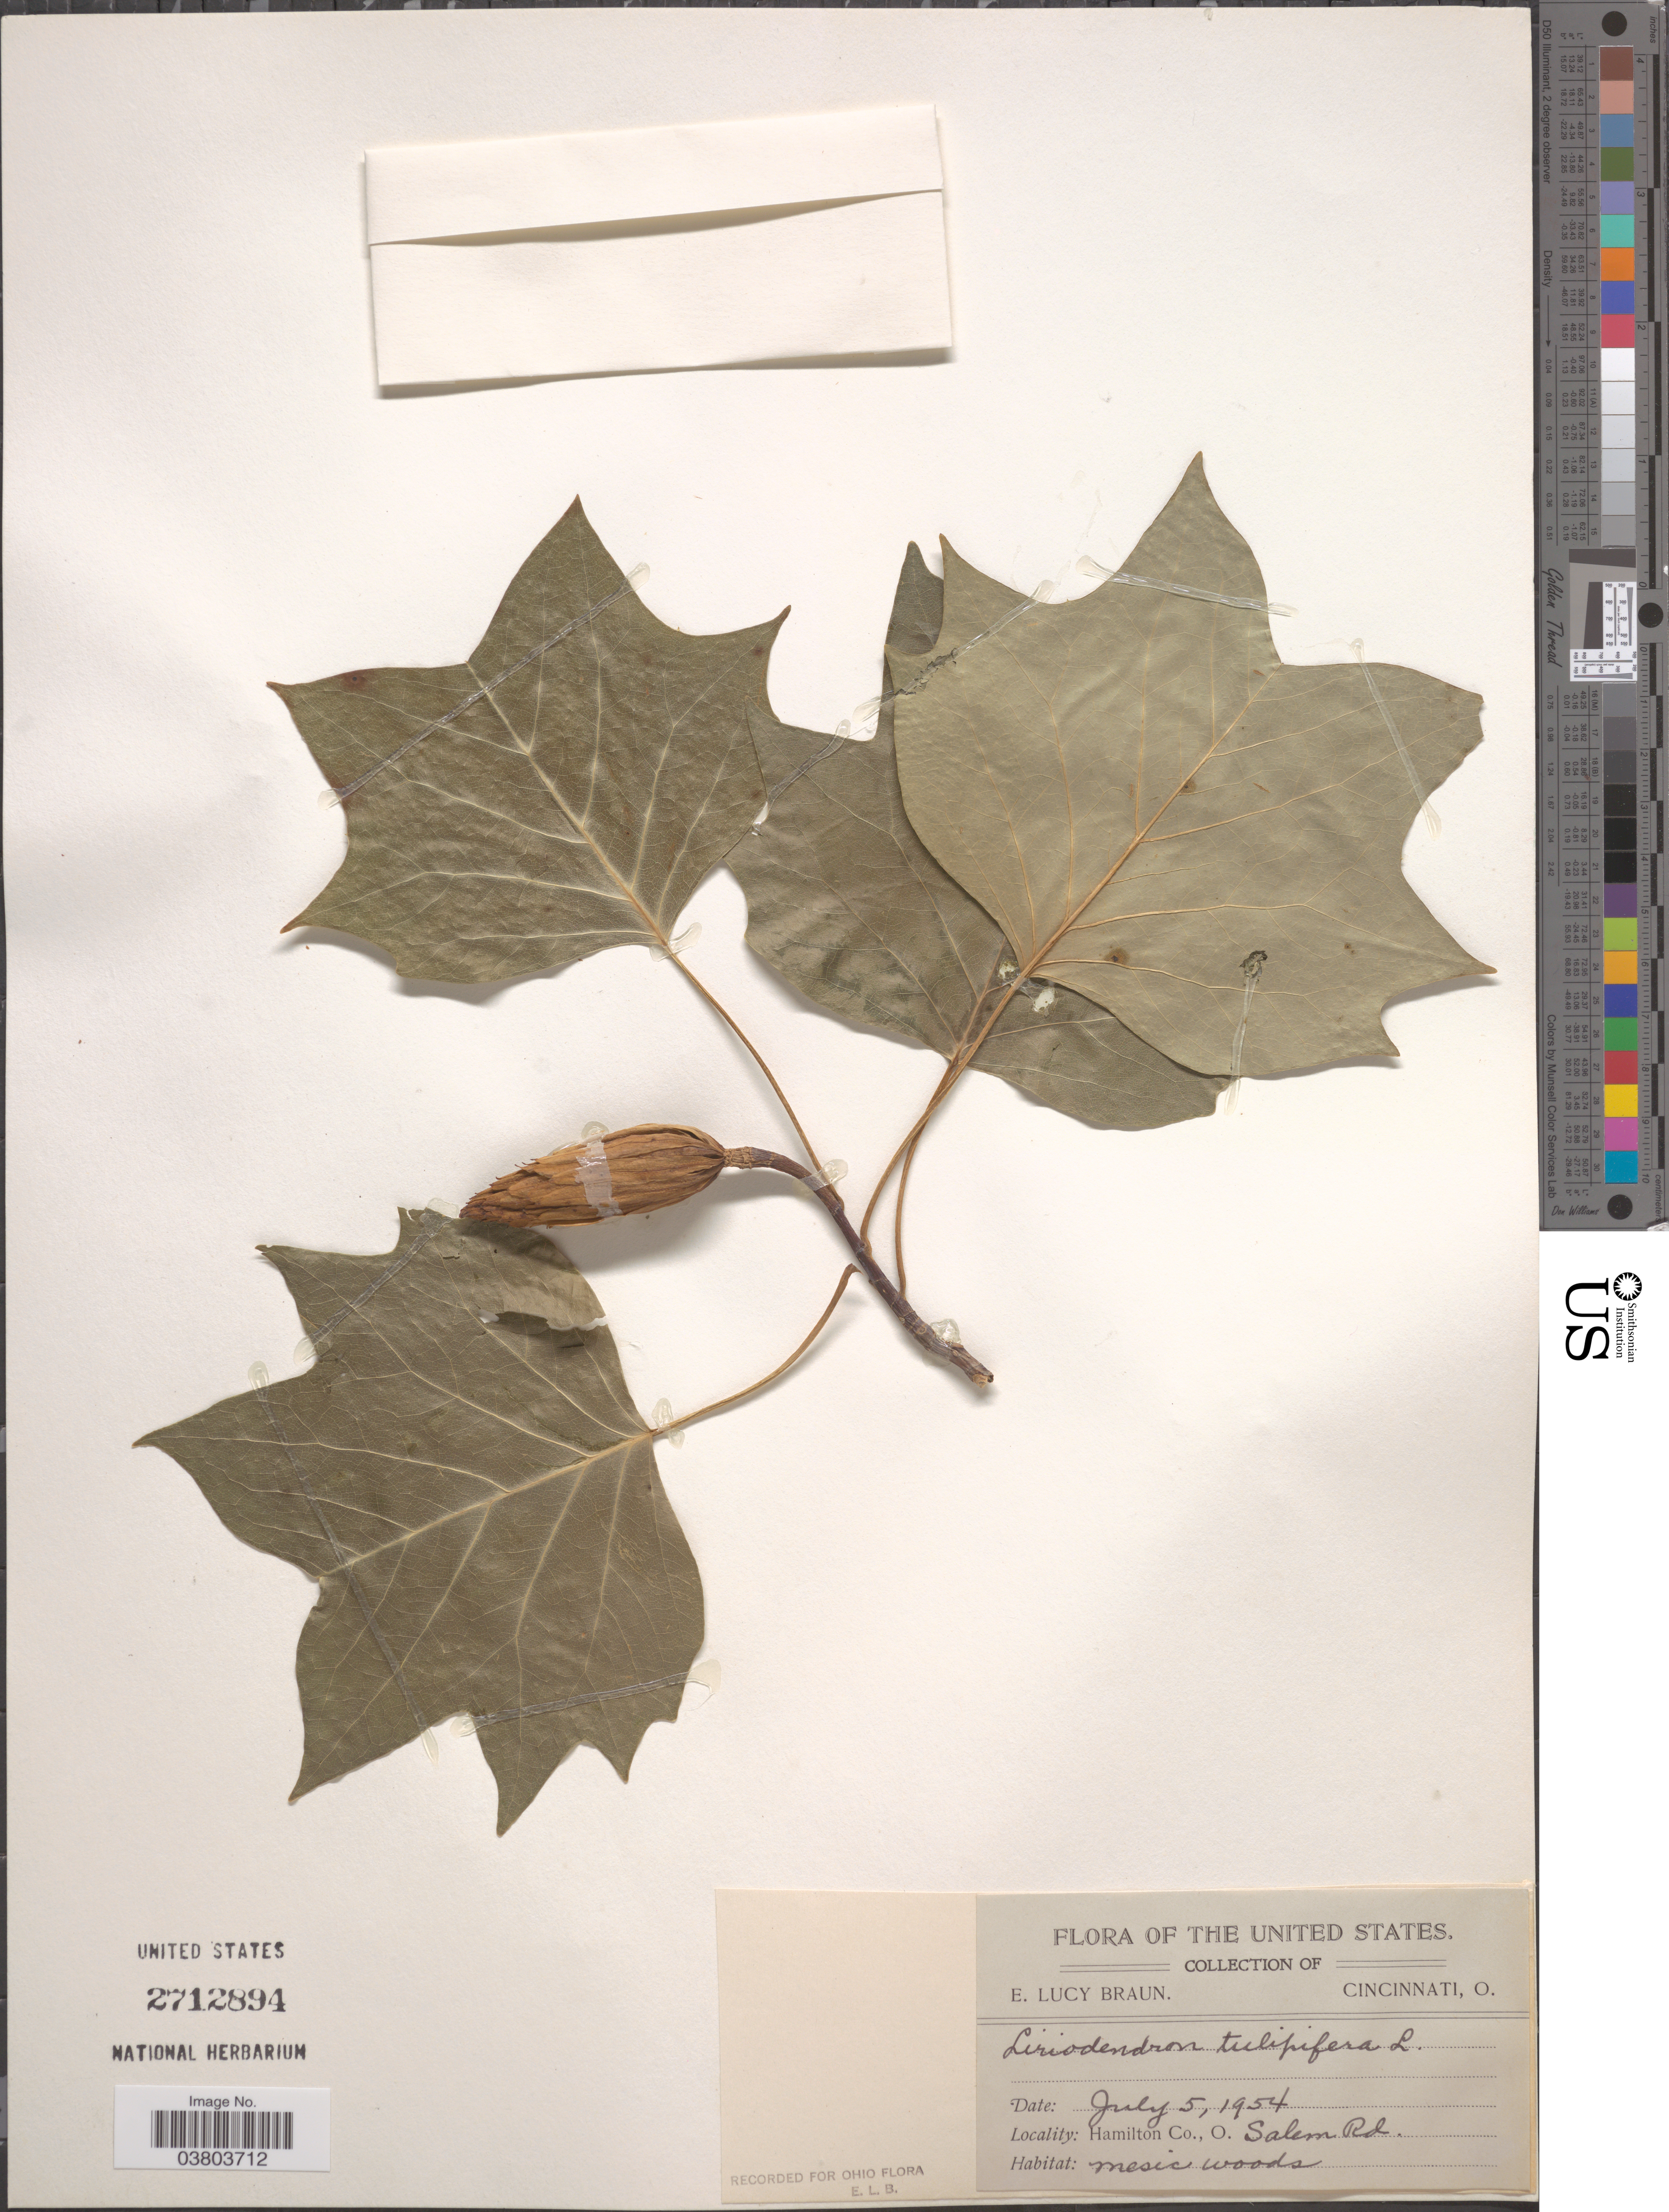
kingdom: Plantae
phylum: Tracheophyta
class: Magnoliopsida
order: Magnoliales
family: Magnoliaceae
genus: Liriodendron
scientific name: Liriodendron tulipifera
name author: L.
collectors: E. L. Braun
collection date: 1954-07-05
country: United States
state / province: Ohio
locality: Hamilton Co. Salem Rd.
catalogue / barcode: US 2712894